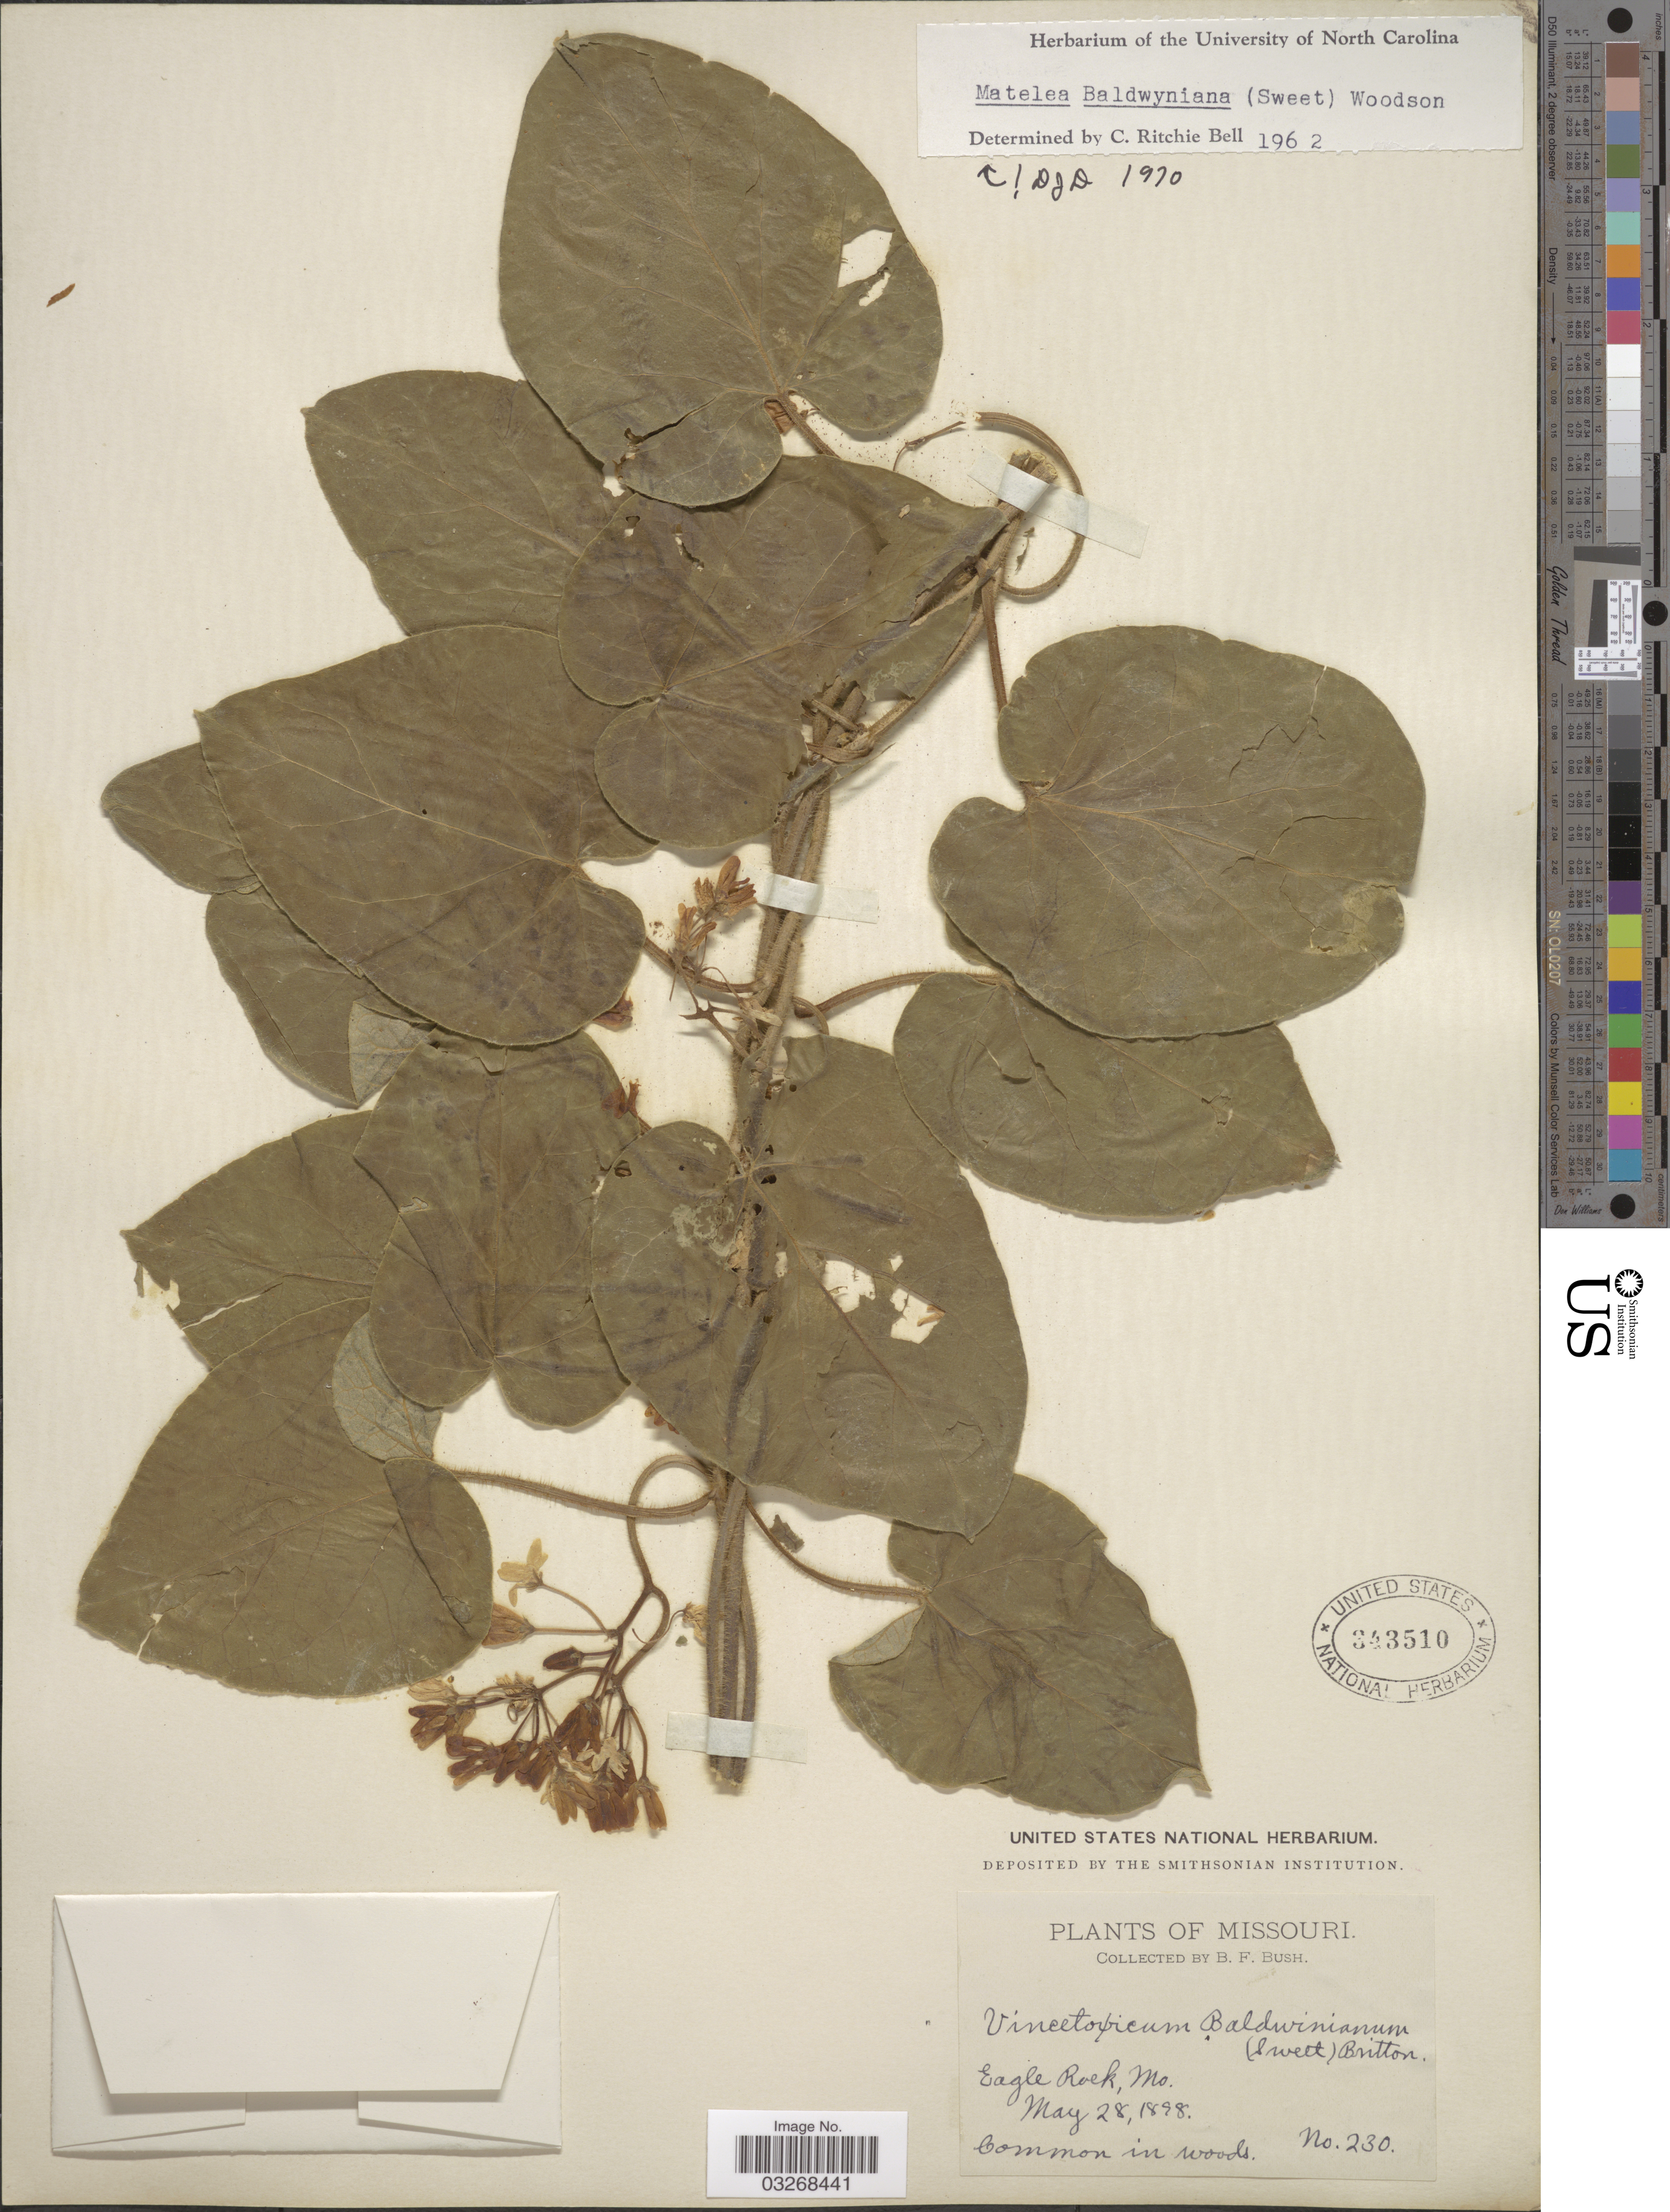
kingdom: Plantae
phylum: Tracheophyta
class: Magnoliopsida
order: Gentianales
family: Apocynaceae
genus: Matelea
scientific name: Matelea baldwyniana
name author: (Sweet) Woodson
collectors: B. F. Bush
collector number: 230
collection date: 1898-05-28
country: United States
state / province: Missouri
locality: Eagle Rock, Mo.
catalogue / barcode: US 343510